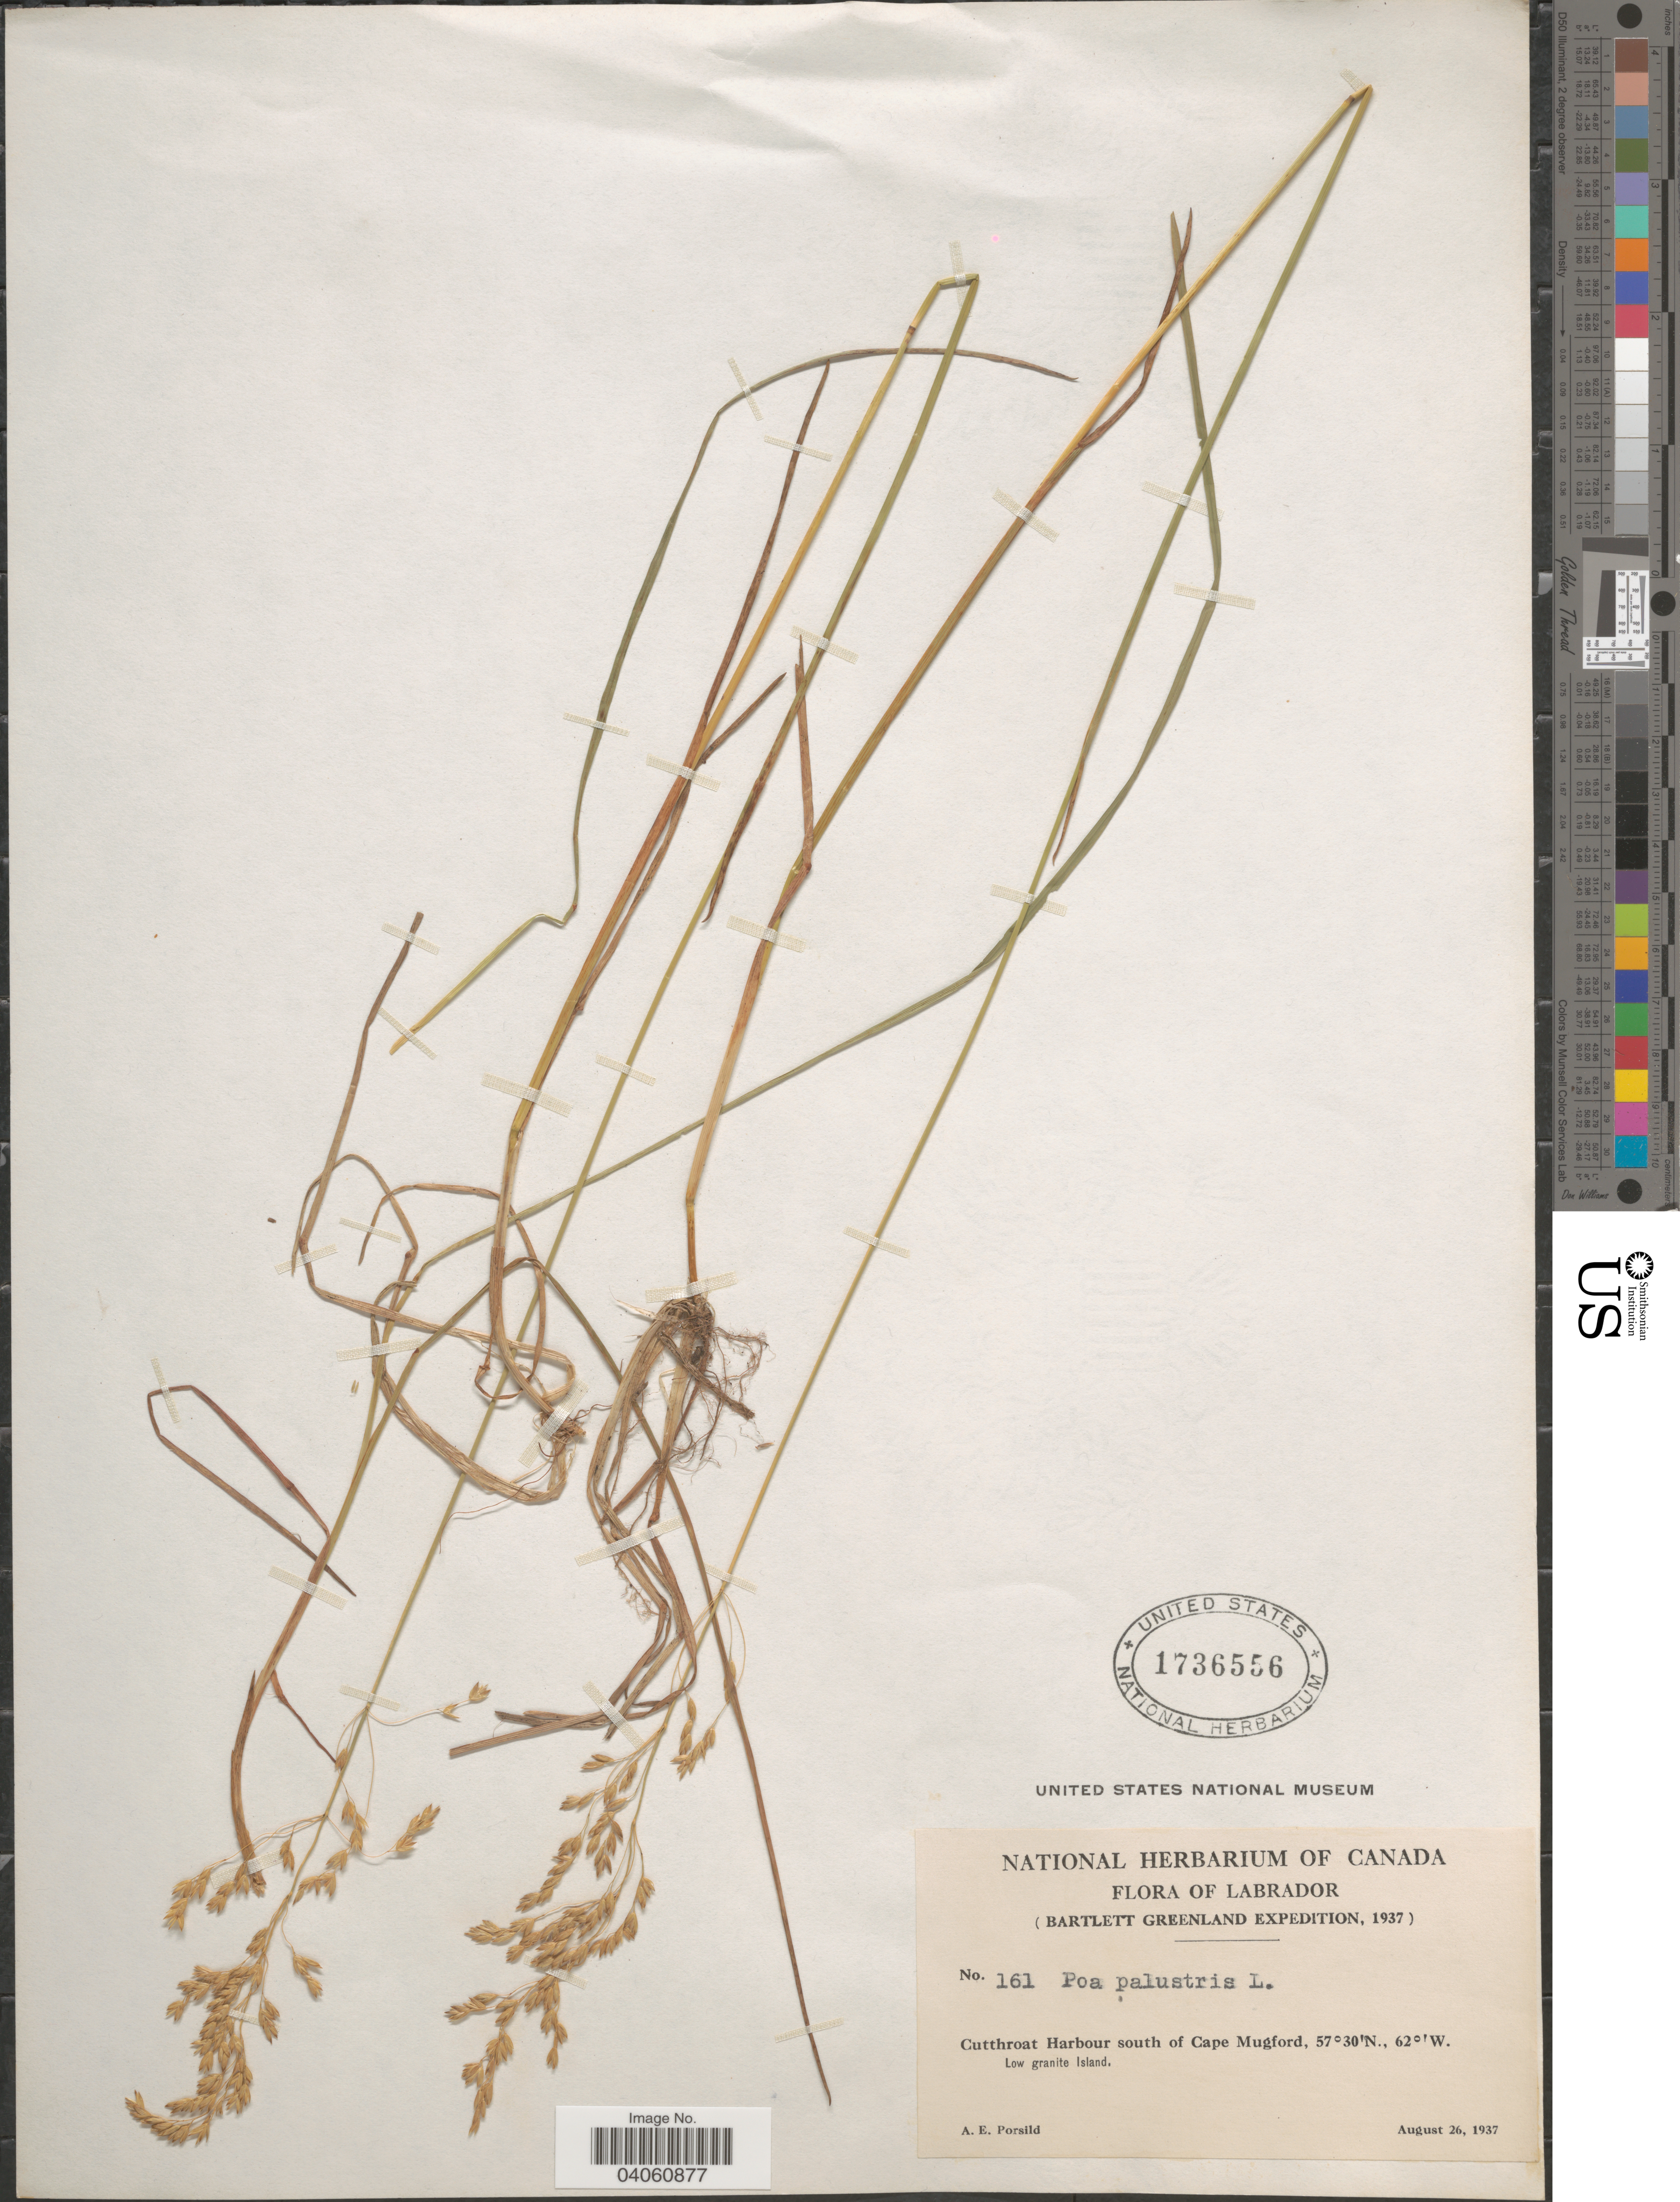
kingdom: Plantae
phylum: Tracheophyta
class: Liliopsida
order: Poales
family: Poaceae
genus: Poa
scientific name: Poa palustris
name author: L.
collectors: A. E. Porsild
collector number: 161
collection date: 1937-08-26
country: Canada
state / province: Newfoundland and Labrador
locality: Labrador. Cutthroat Harbour south of Cape Mugford.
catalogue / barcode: US 1736556